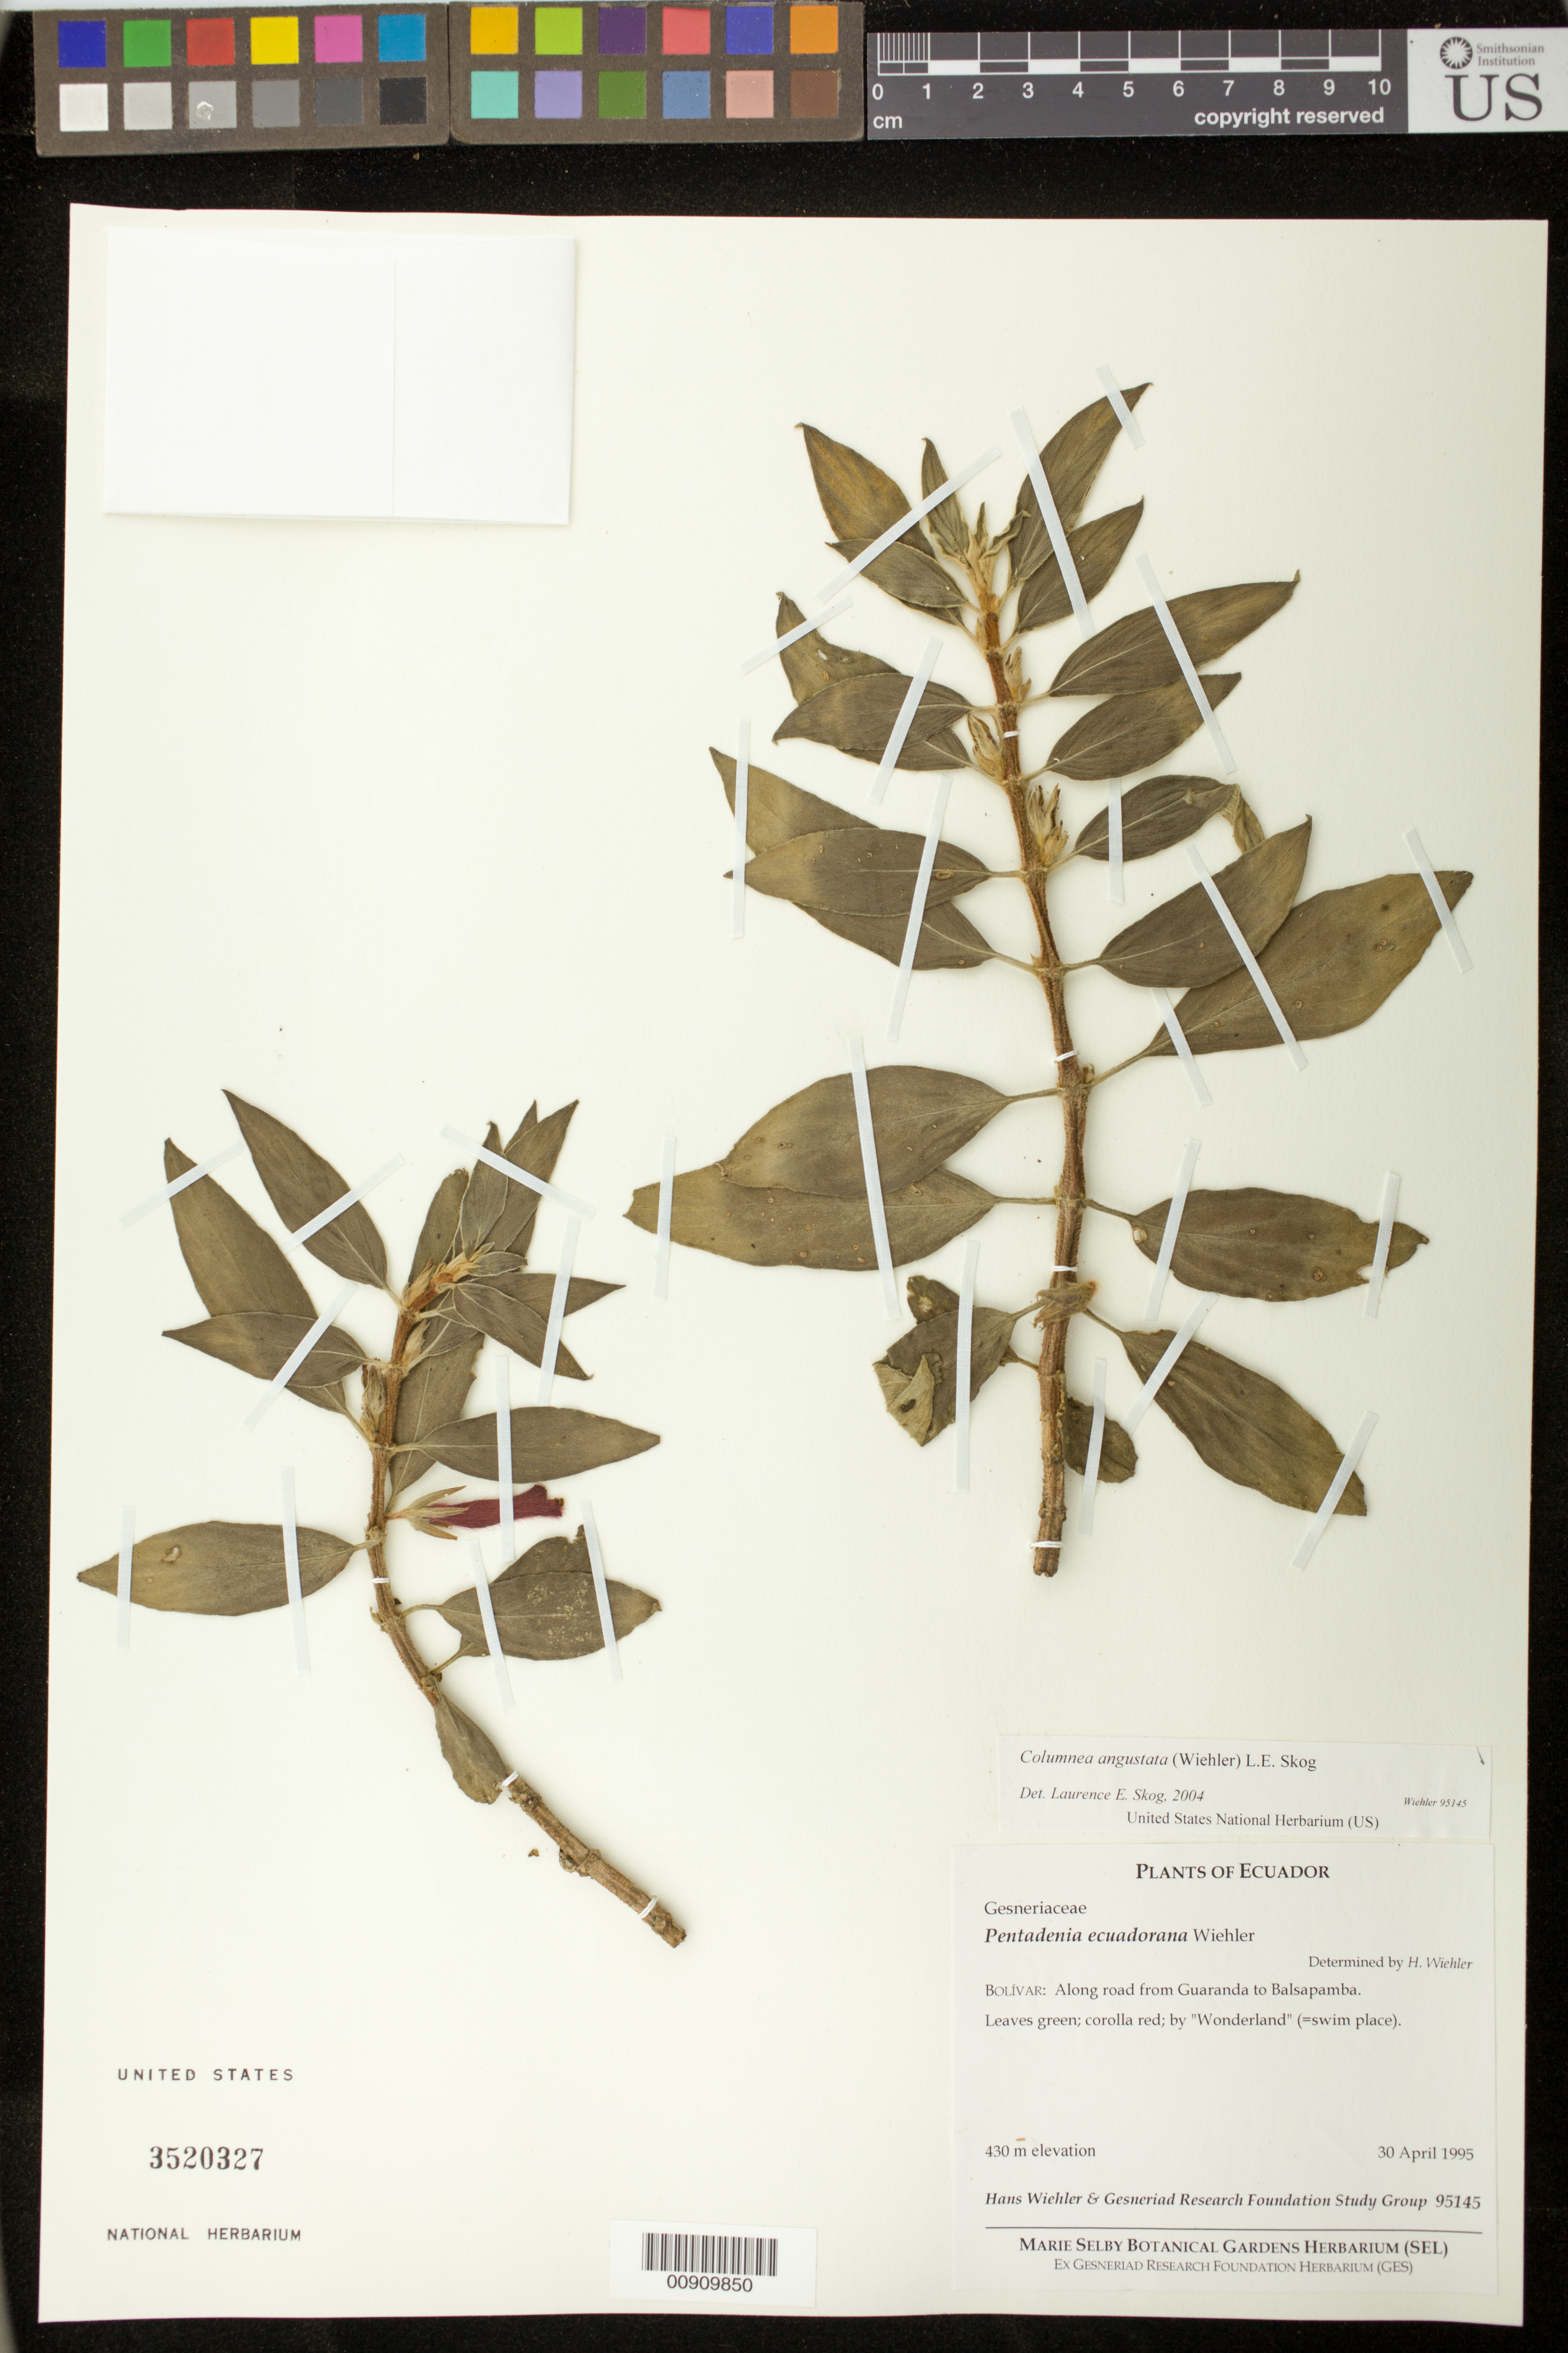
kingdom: Plantae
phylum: Tracheophyta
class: Magnoliopsida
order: Lamiales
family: Gesneriaceae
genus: Columnea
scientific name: Columnea angustata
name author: (Wiehler) L.E. Skog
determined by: Skog, Laurence E.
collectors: H. J. Wiehler & GRF Study Group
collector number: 95145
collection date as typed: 30 Apr 1995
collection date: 1995-04-30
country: Ecuador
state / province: Bolívar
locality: Bolívar: along road from Guaranda to Balsapampa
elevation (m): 430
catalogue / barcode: US 3520327